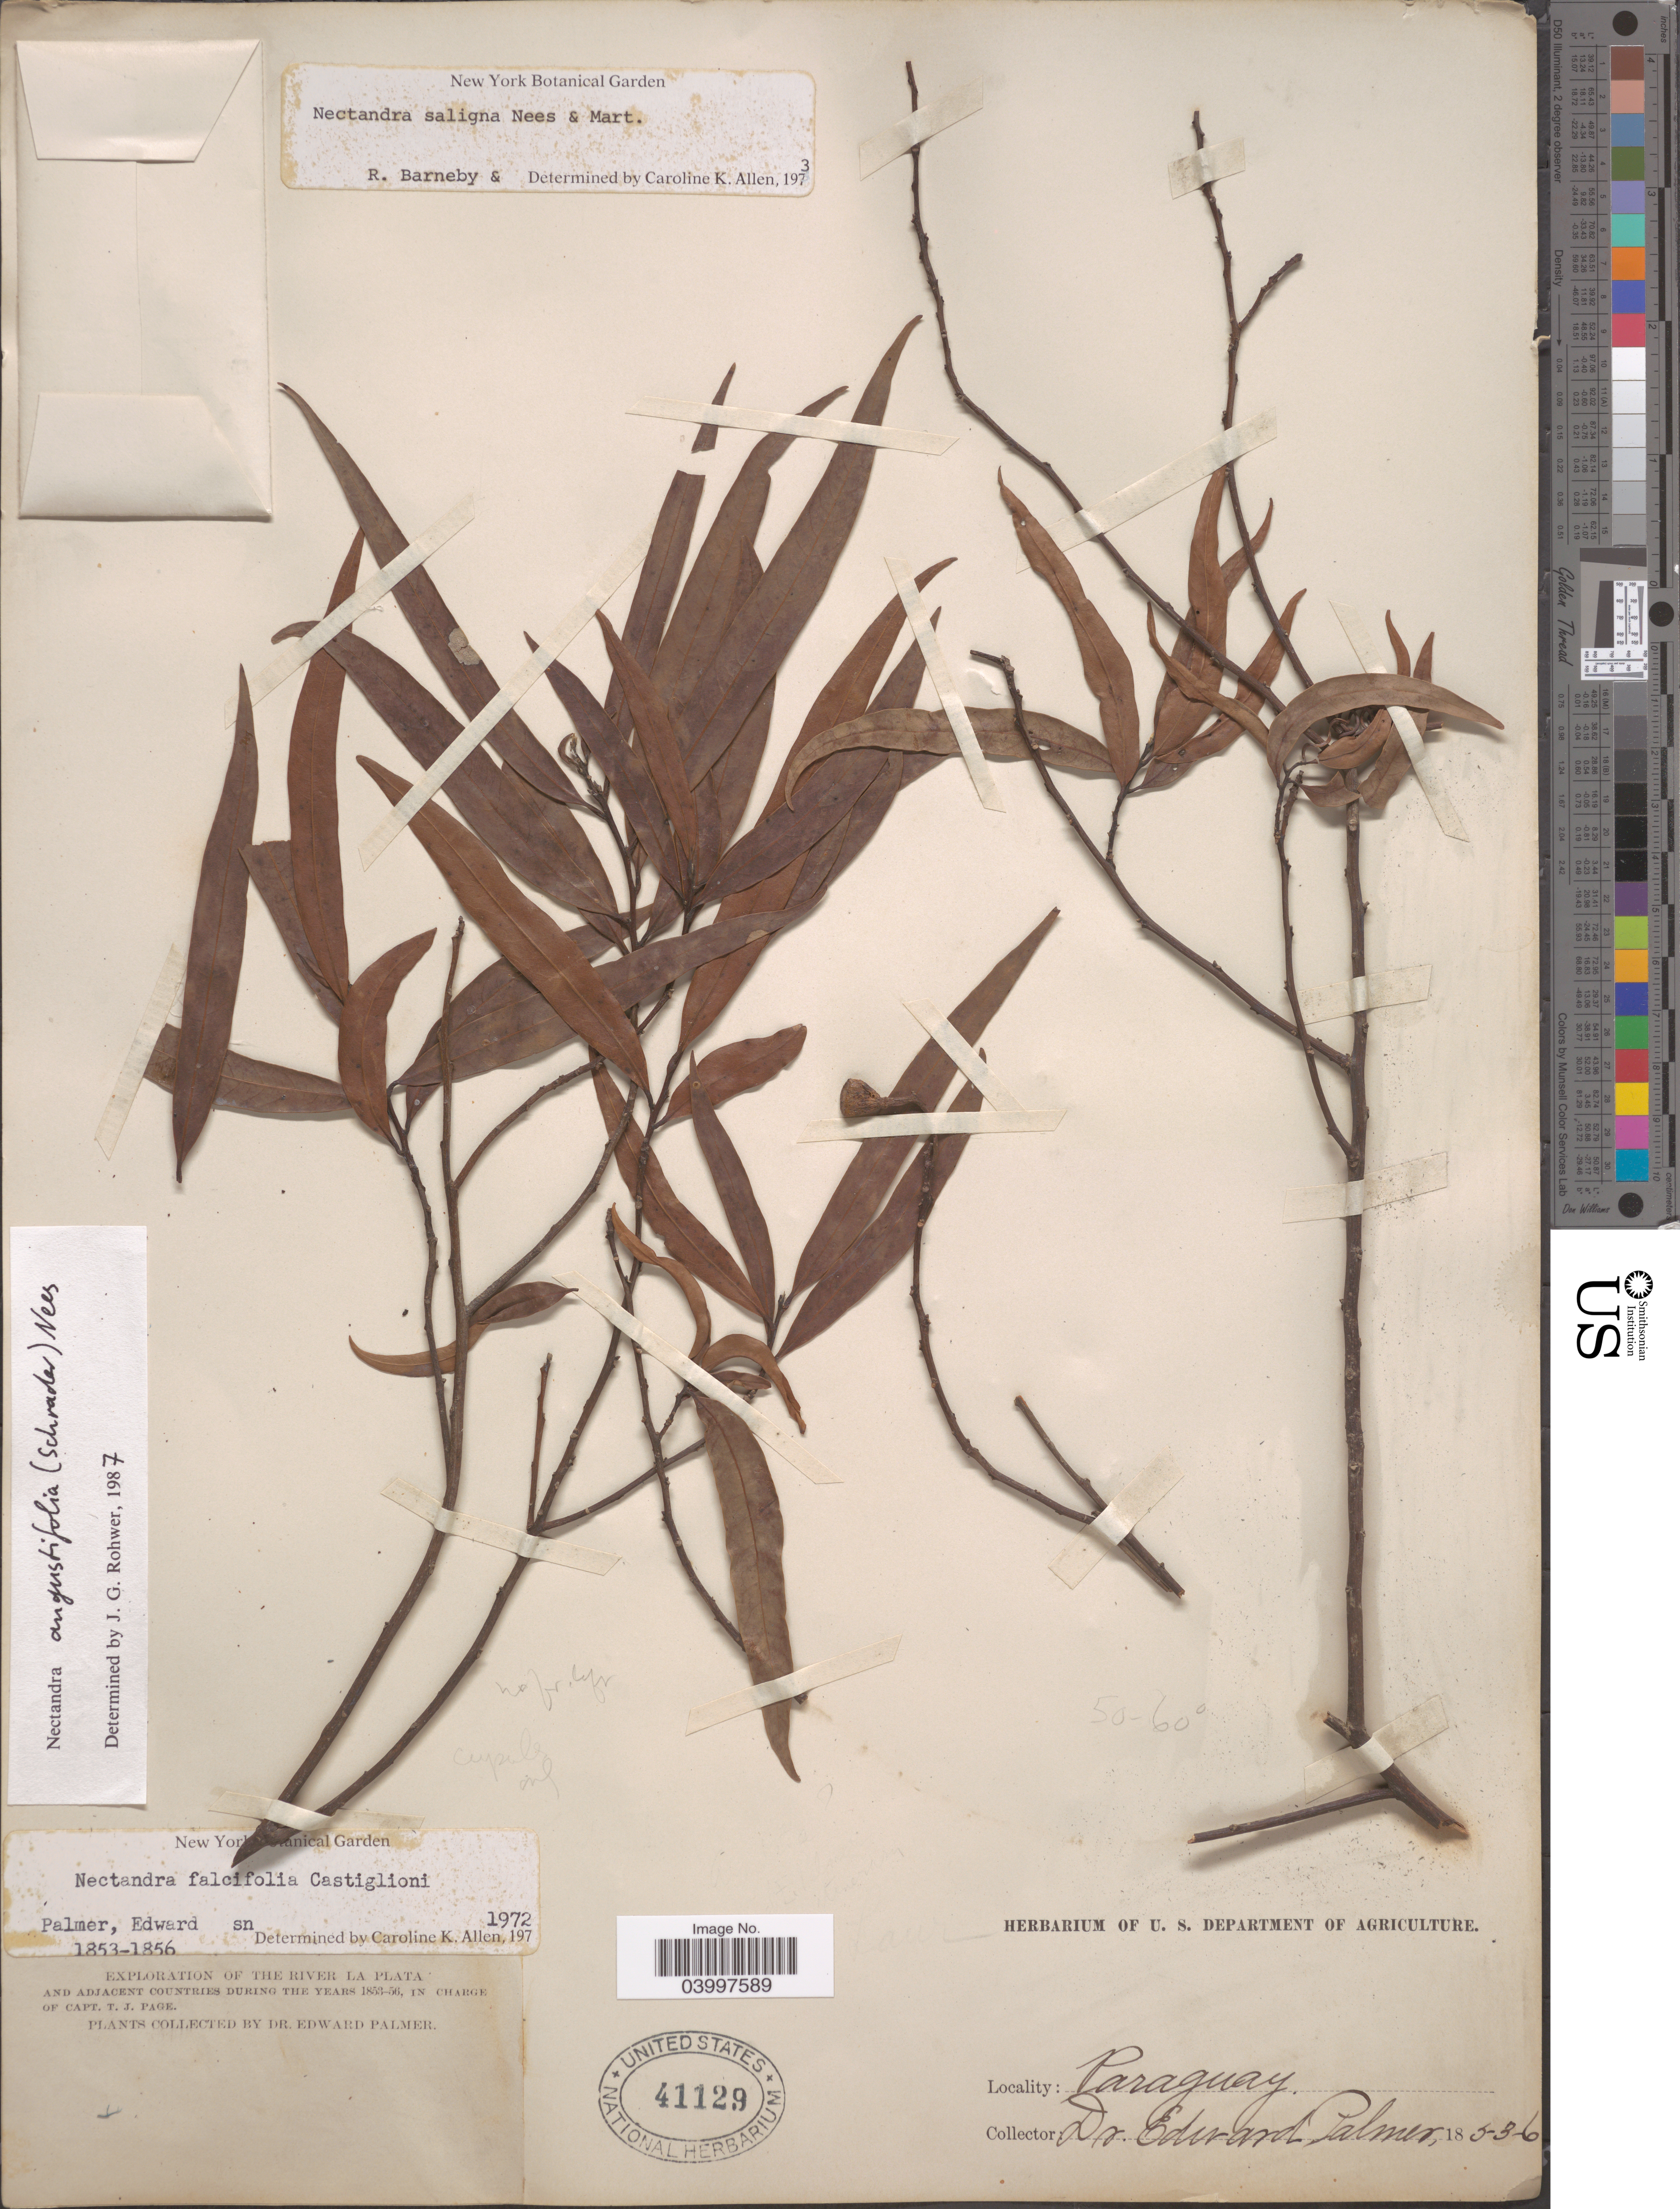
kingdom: Plantae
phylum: Tracheophyta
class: Magnoliopsida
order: Laurales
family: Lauraceae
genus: Nectandra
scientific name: Nectandra angustifolia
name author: (Schrad.) Nees & Mart.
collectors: E. Palmer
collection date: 1853/1856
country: Paraguay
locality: River La Plata.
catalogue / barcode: US 41129